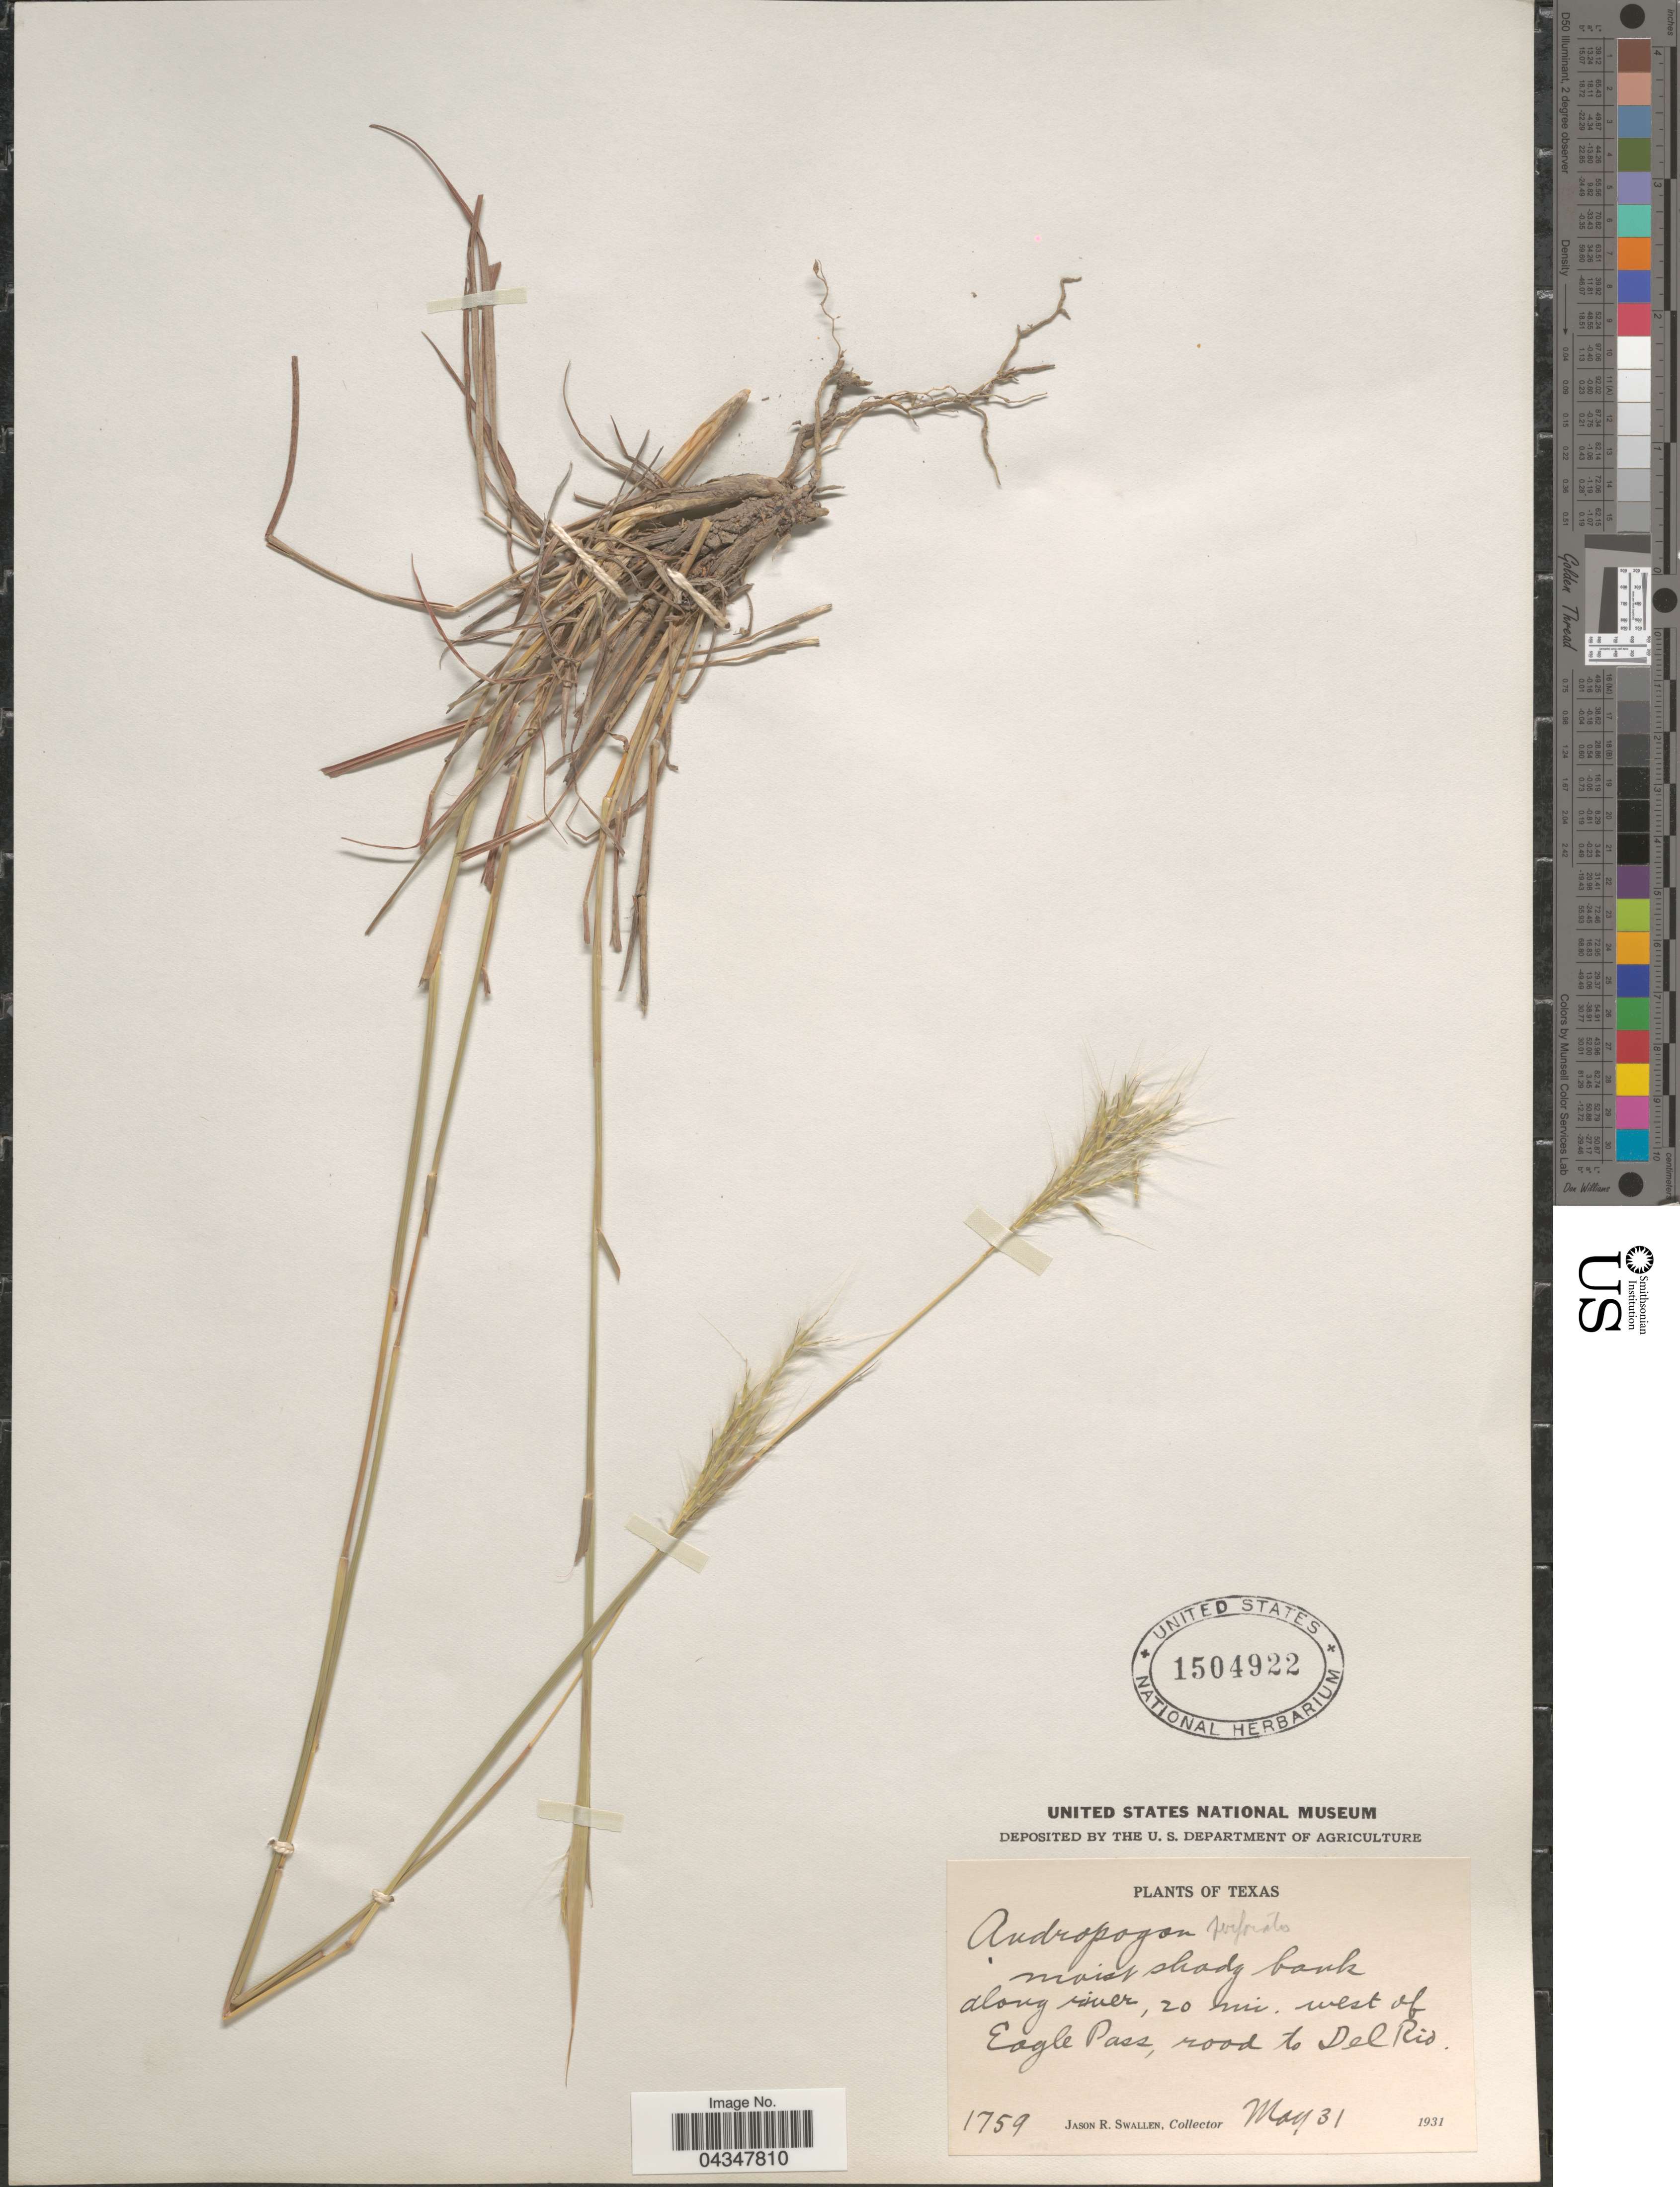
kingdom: Plantae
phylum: Tracheophyta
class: Liliopsida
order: Poales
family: Poaceae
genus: Bothriochloa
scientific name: Bothriochloa perforata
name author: (Trin. ex E. Fourn.) Herter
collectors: J. R. Swallen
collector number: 1759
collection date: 1931-05-31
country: United States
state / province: Texas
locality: Along river, 20 mi. west of Eagle Pass, road to Del Rio.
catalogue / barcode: US 1504922